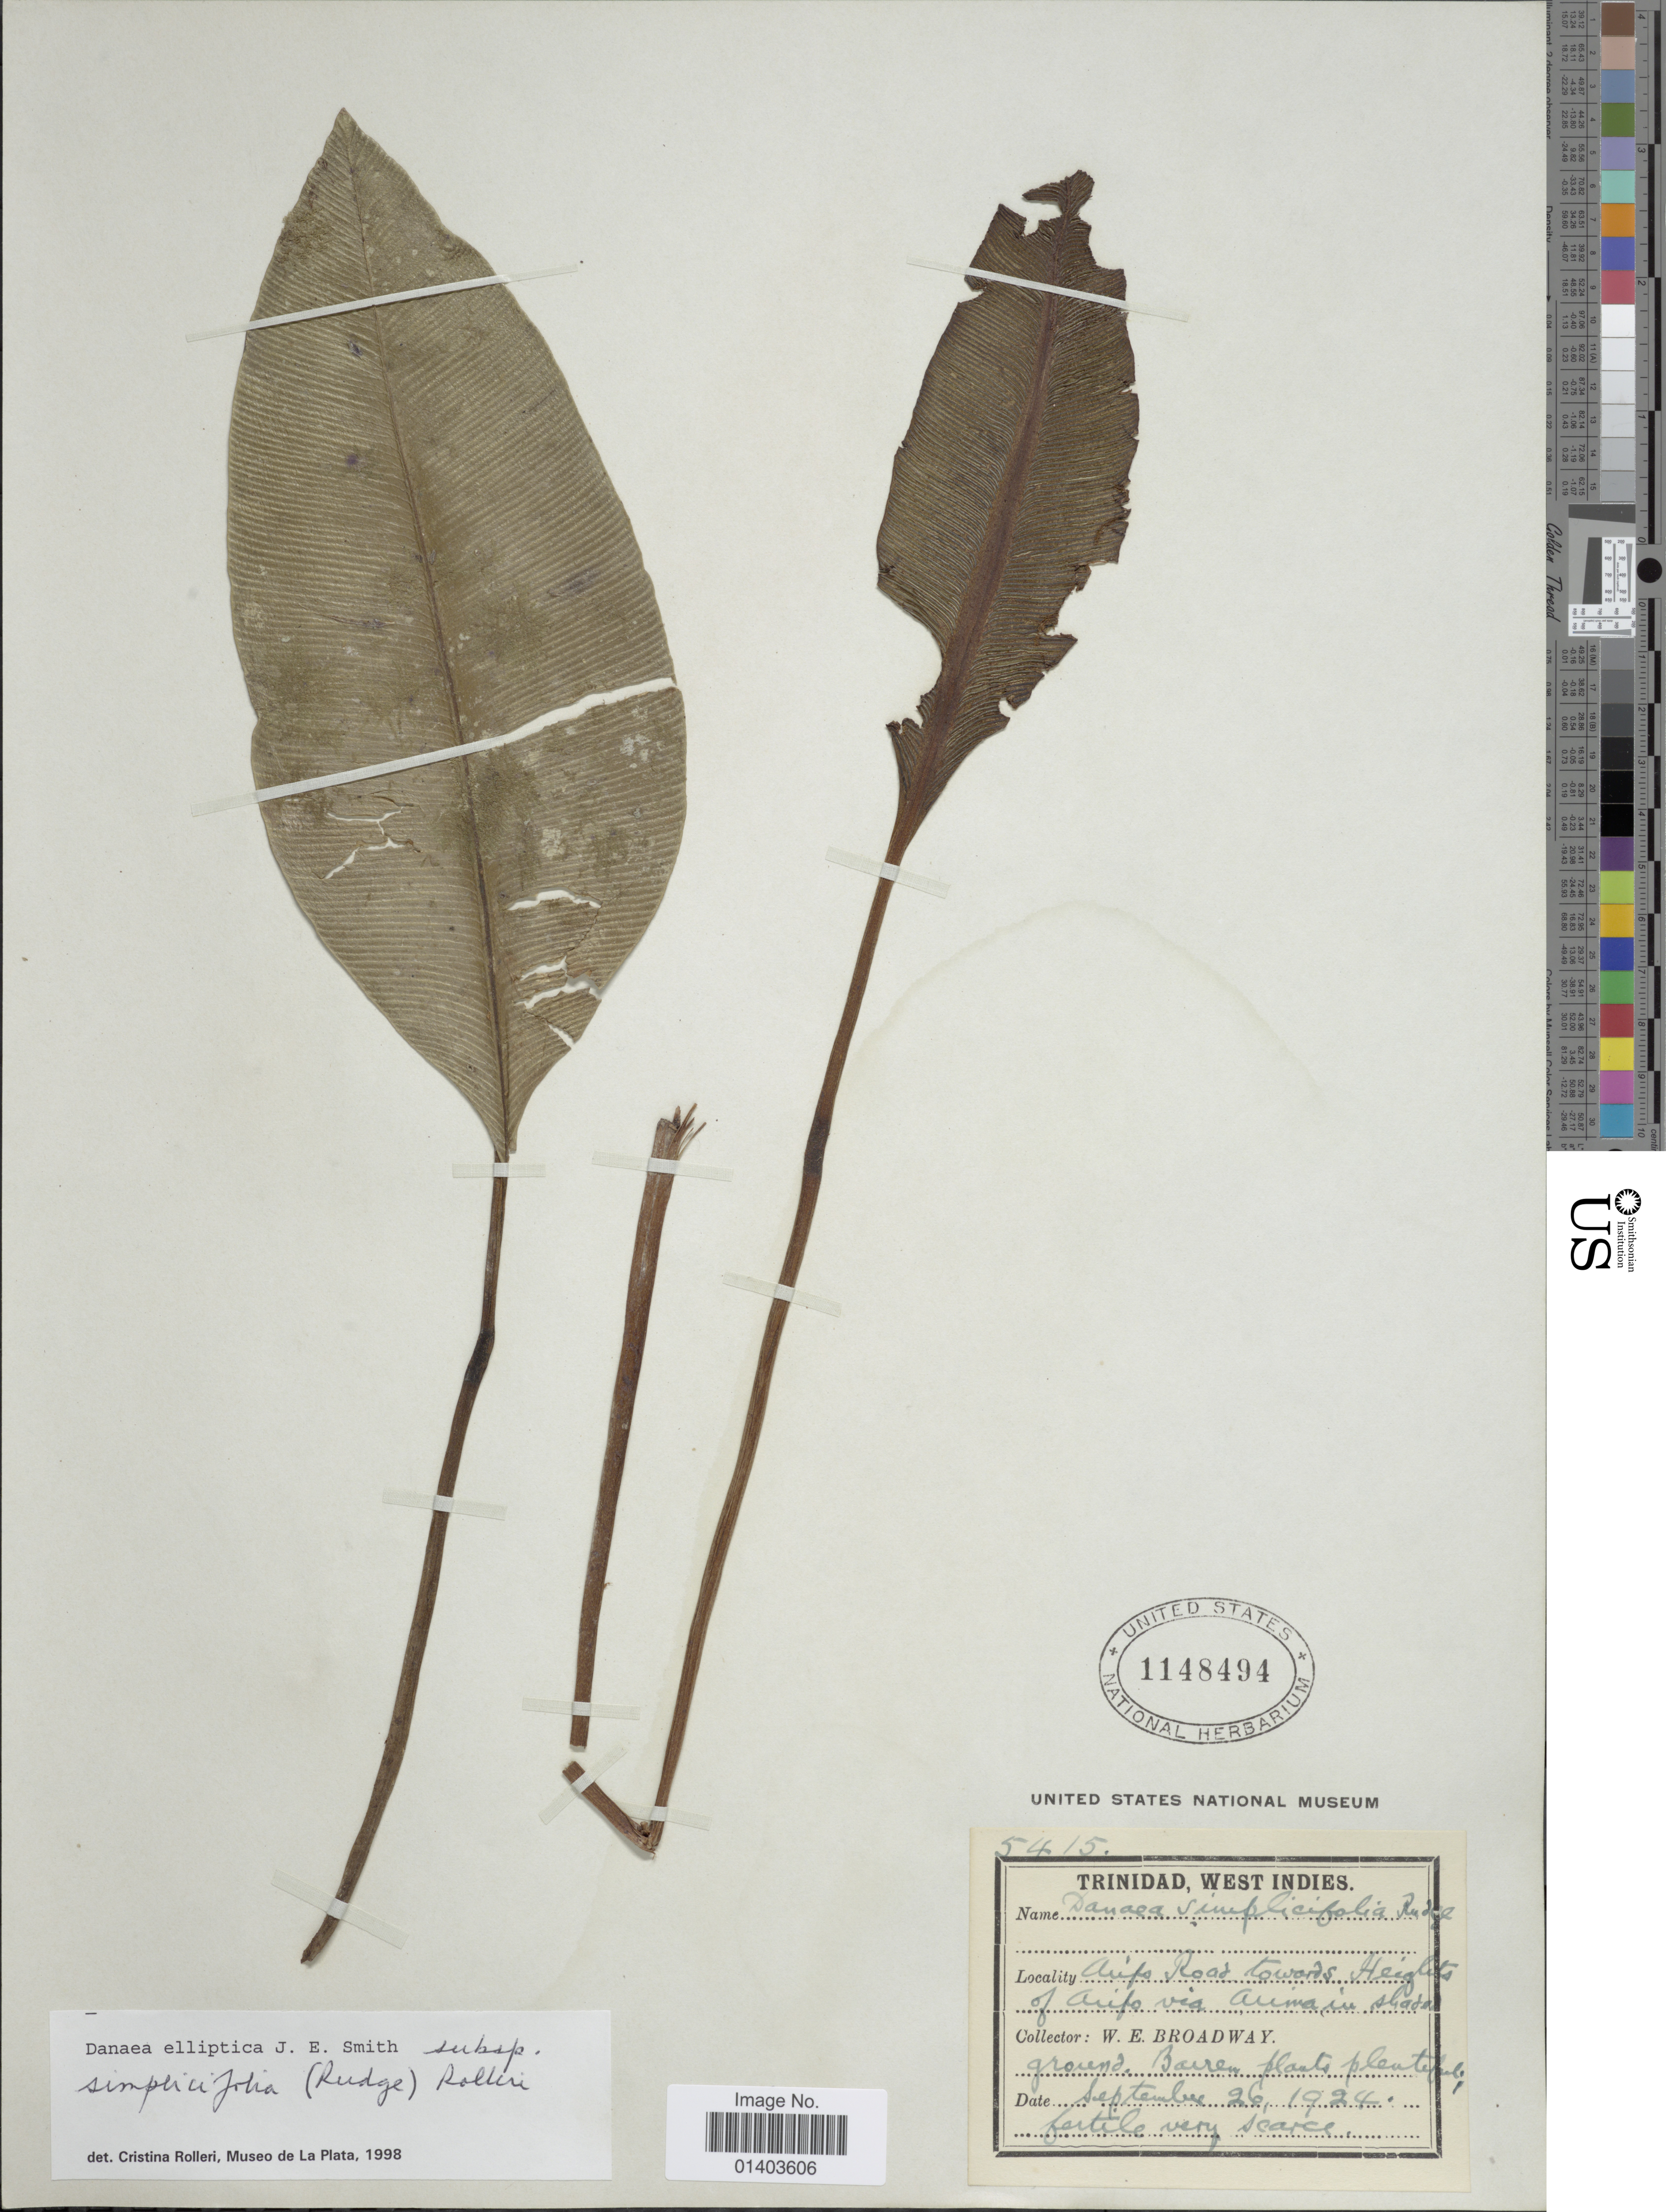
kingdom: Plantae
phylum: Tracheophyta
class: Polypodiopsida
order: Marattiales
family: Marattiaceae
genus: Danaea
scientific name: Danaea elliptica subsp. simplicifolia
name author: (Rudge) Rolleri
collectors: W. E. Broadway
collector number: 5415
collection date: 1924-09-26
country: Trinidad and Tobago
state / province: Trinidad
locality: West Indies, Aripo road towards Heights of Aripo via Arima, in shade.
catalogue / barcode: US 1148494